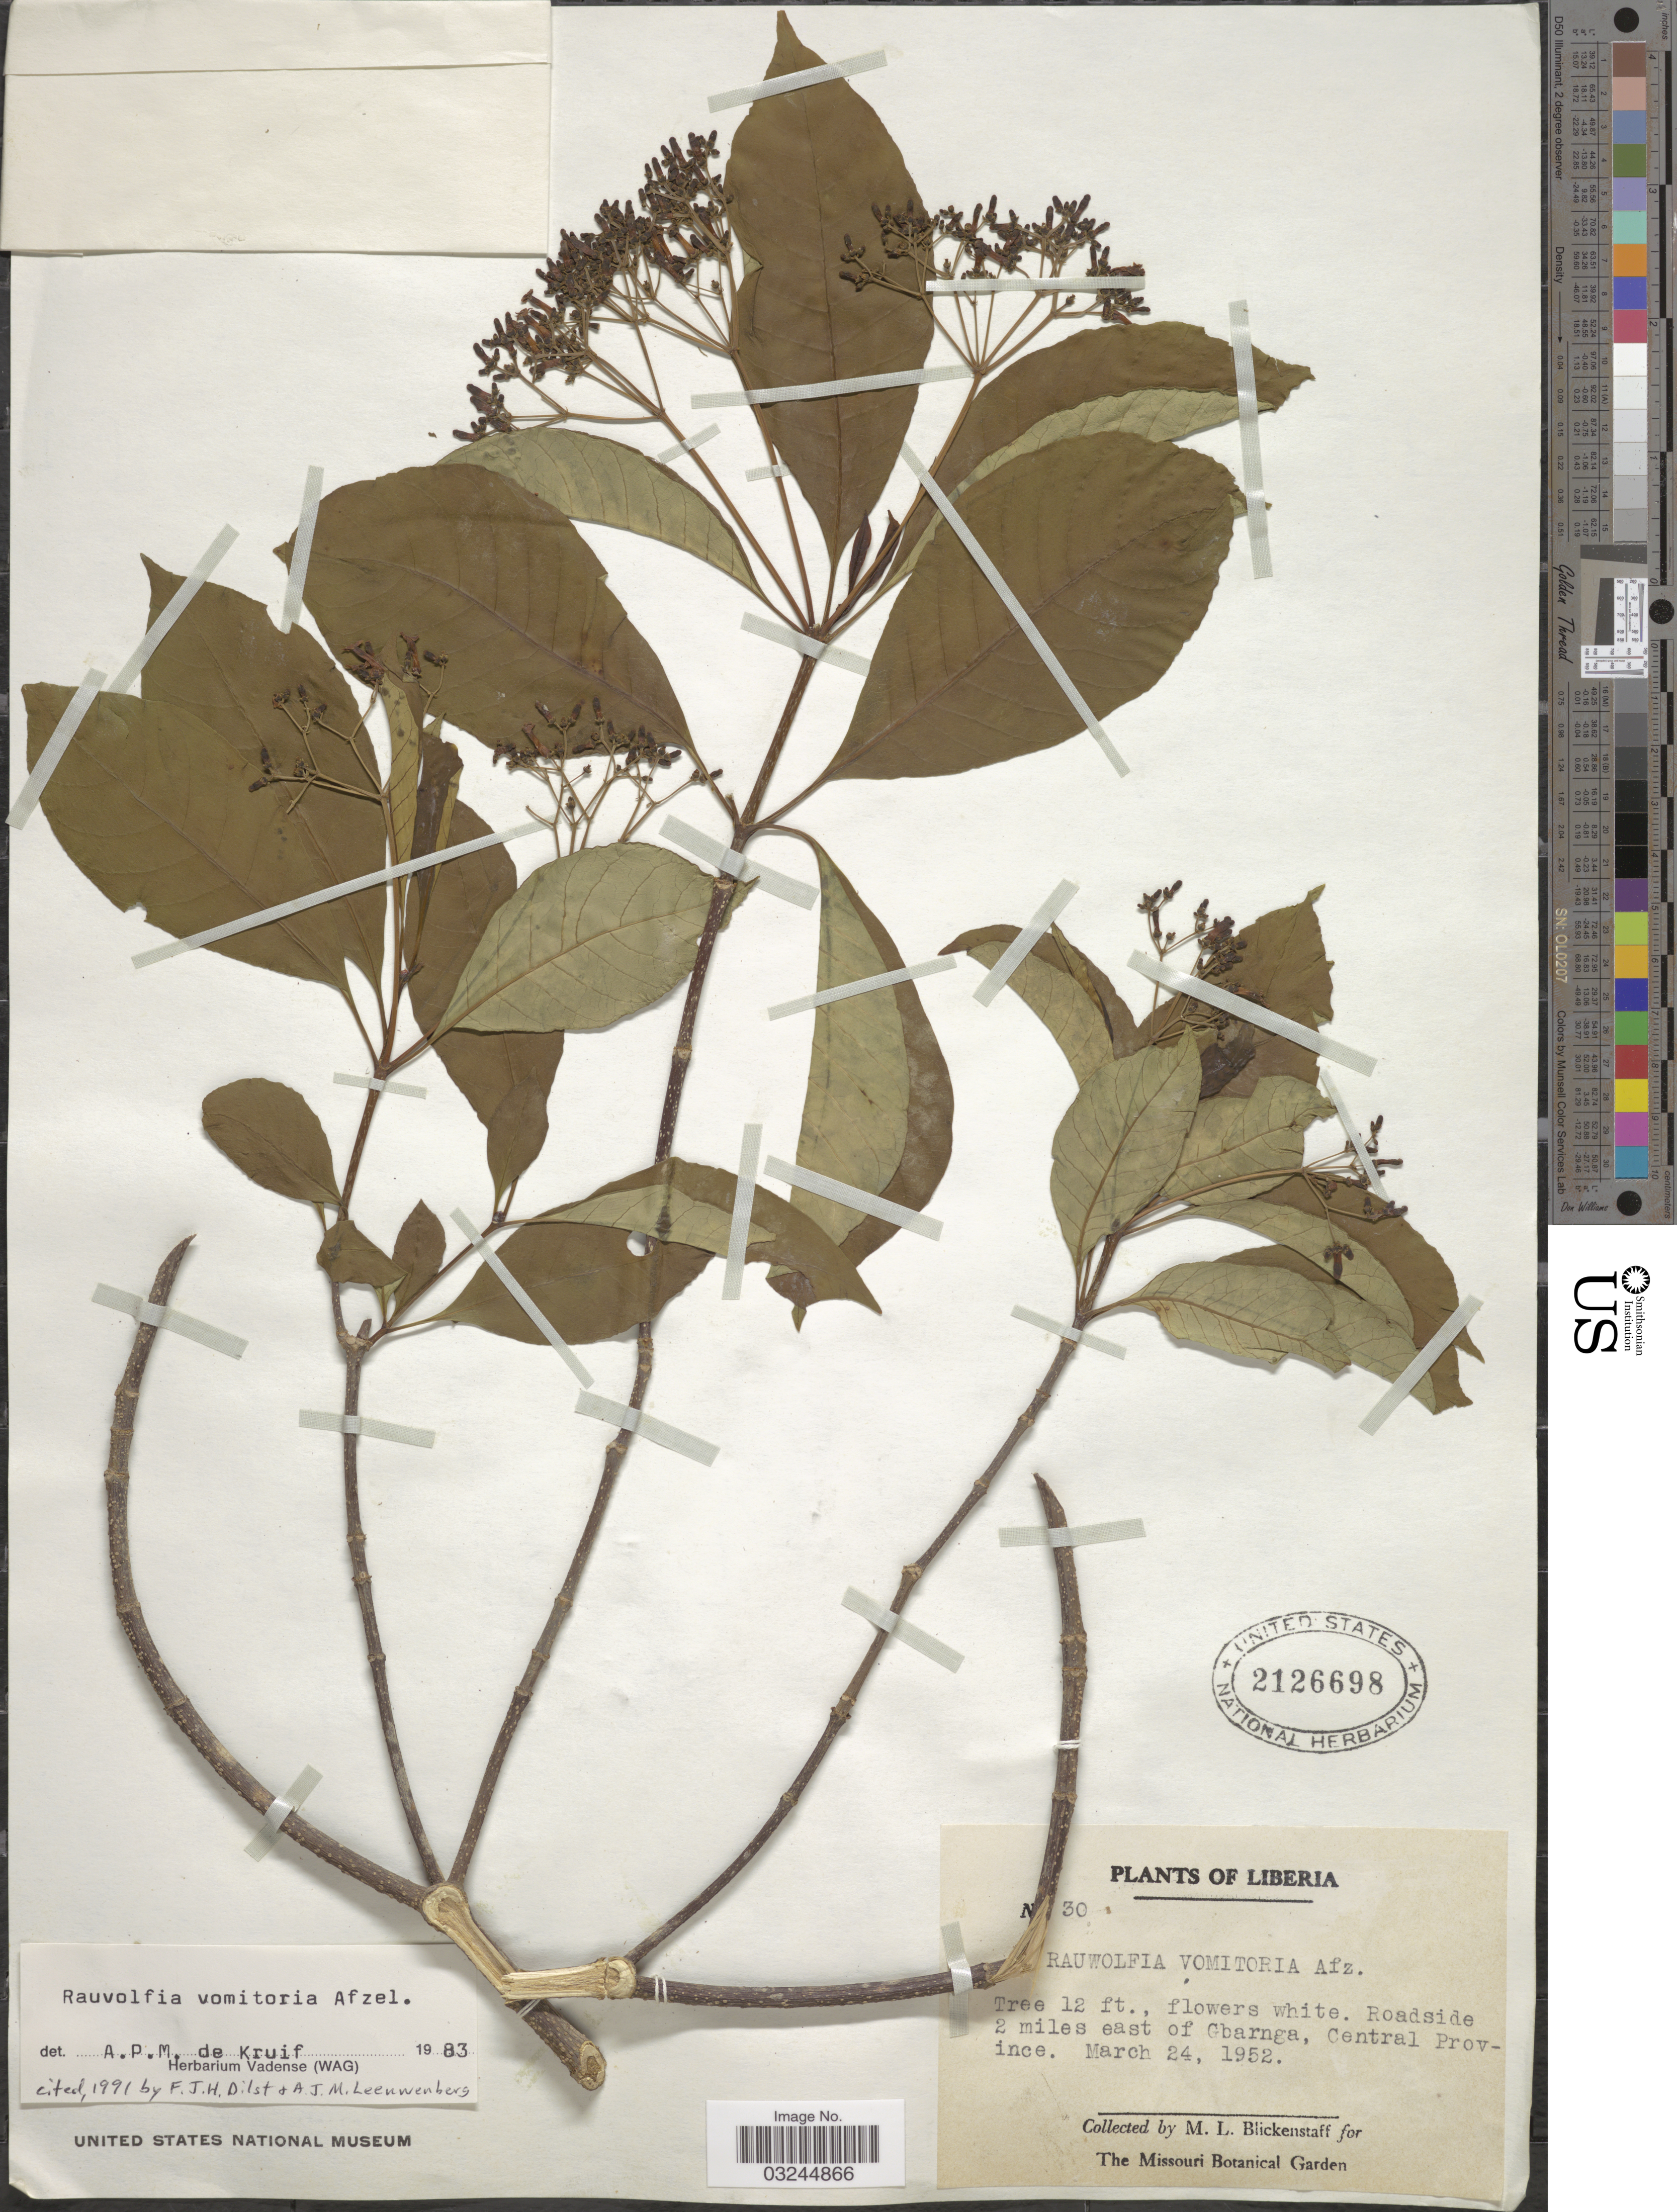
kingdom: Plantae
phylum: Tracheophyta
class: Magnoliopsida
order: Gentianales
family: Apocynaceae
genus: Rauvolfia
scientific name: Rauvolfia vomitoria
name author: Afzel.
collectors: M. Blickenstaff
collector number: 30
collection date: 1952-03-24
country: Liberia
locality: Roadside 2 miles east of Gbarnga, Central Province.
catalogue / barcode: US 2126698